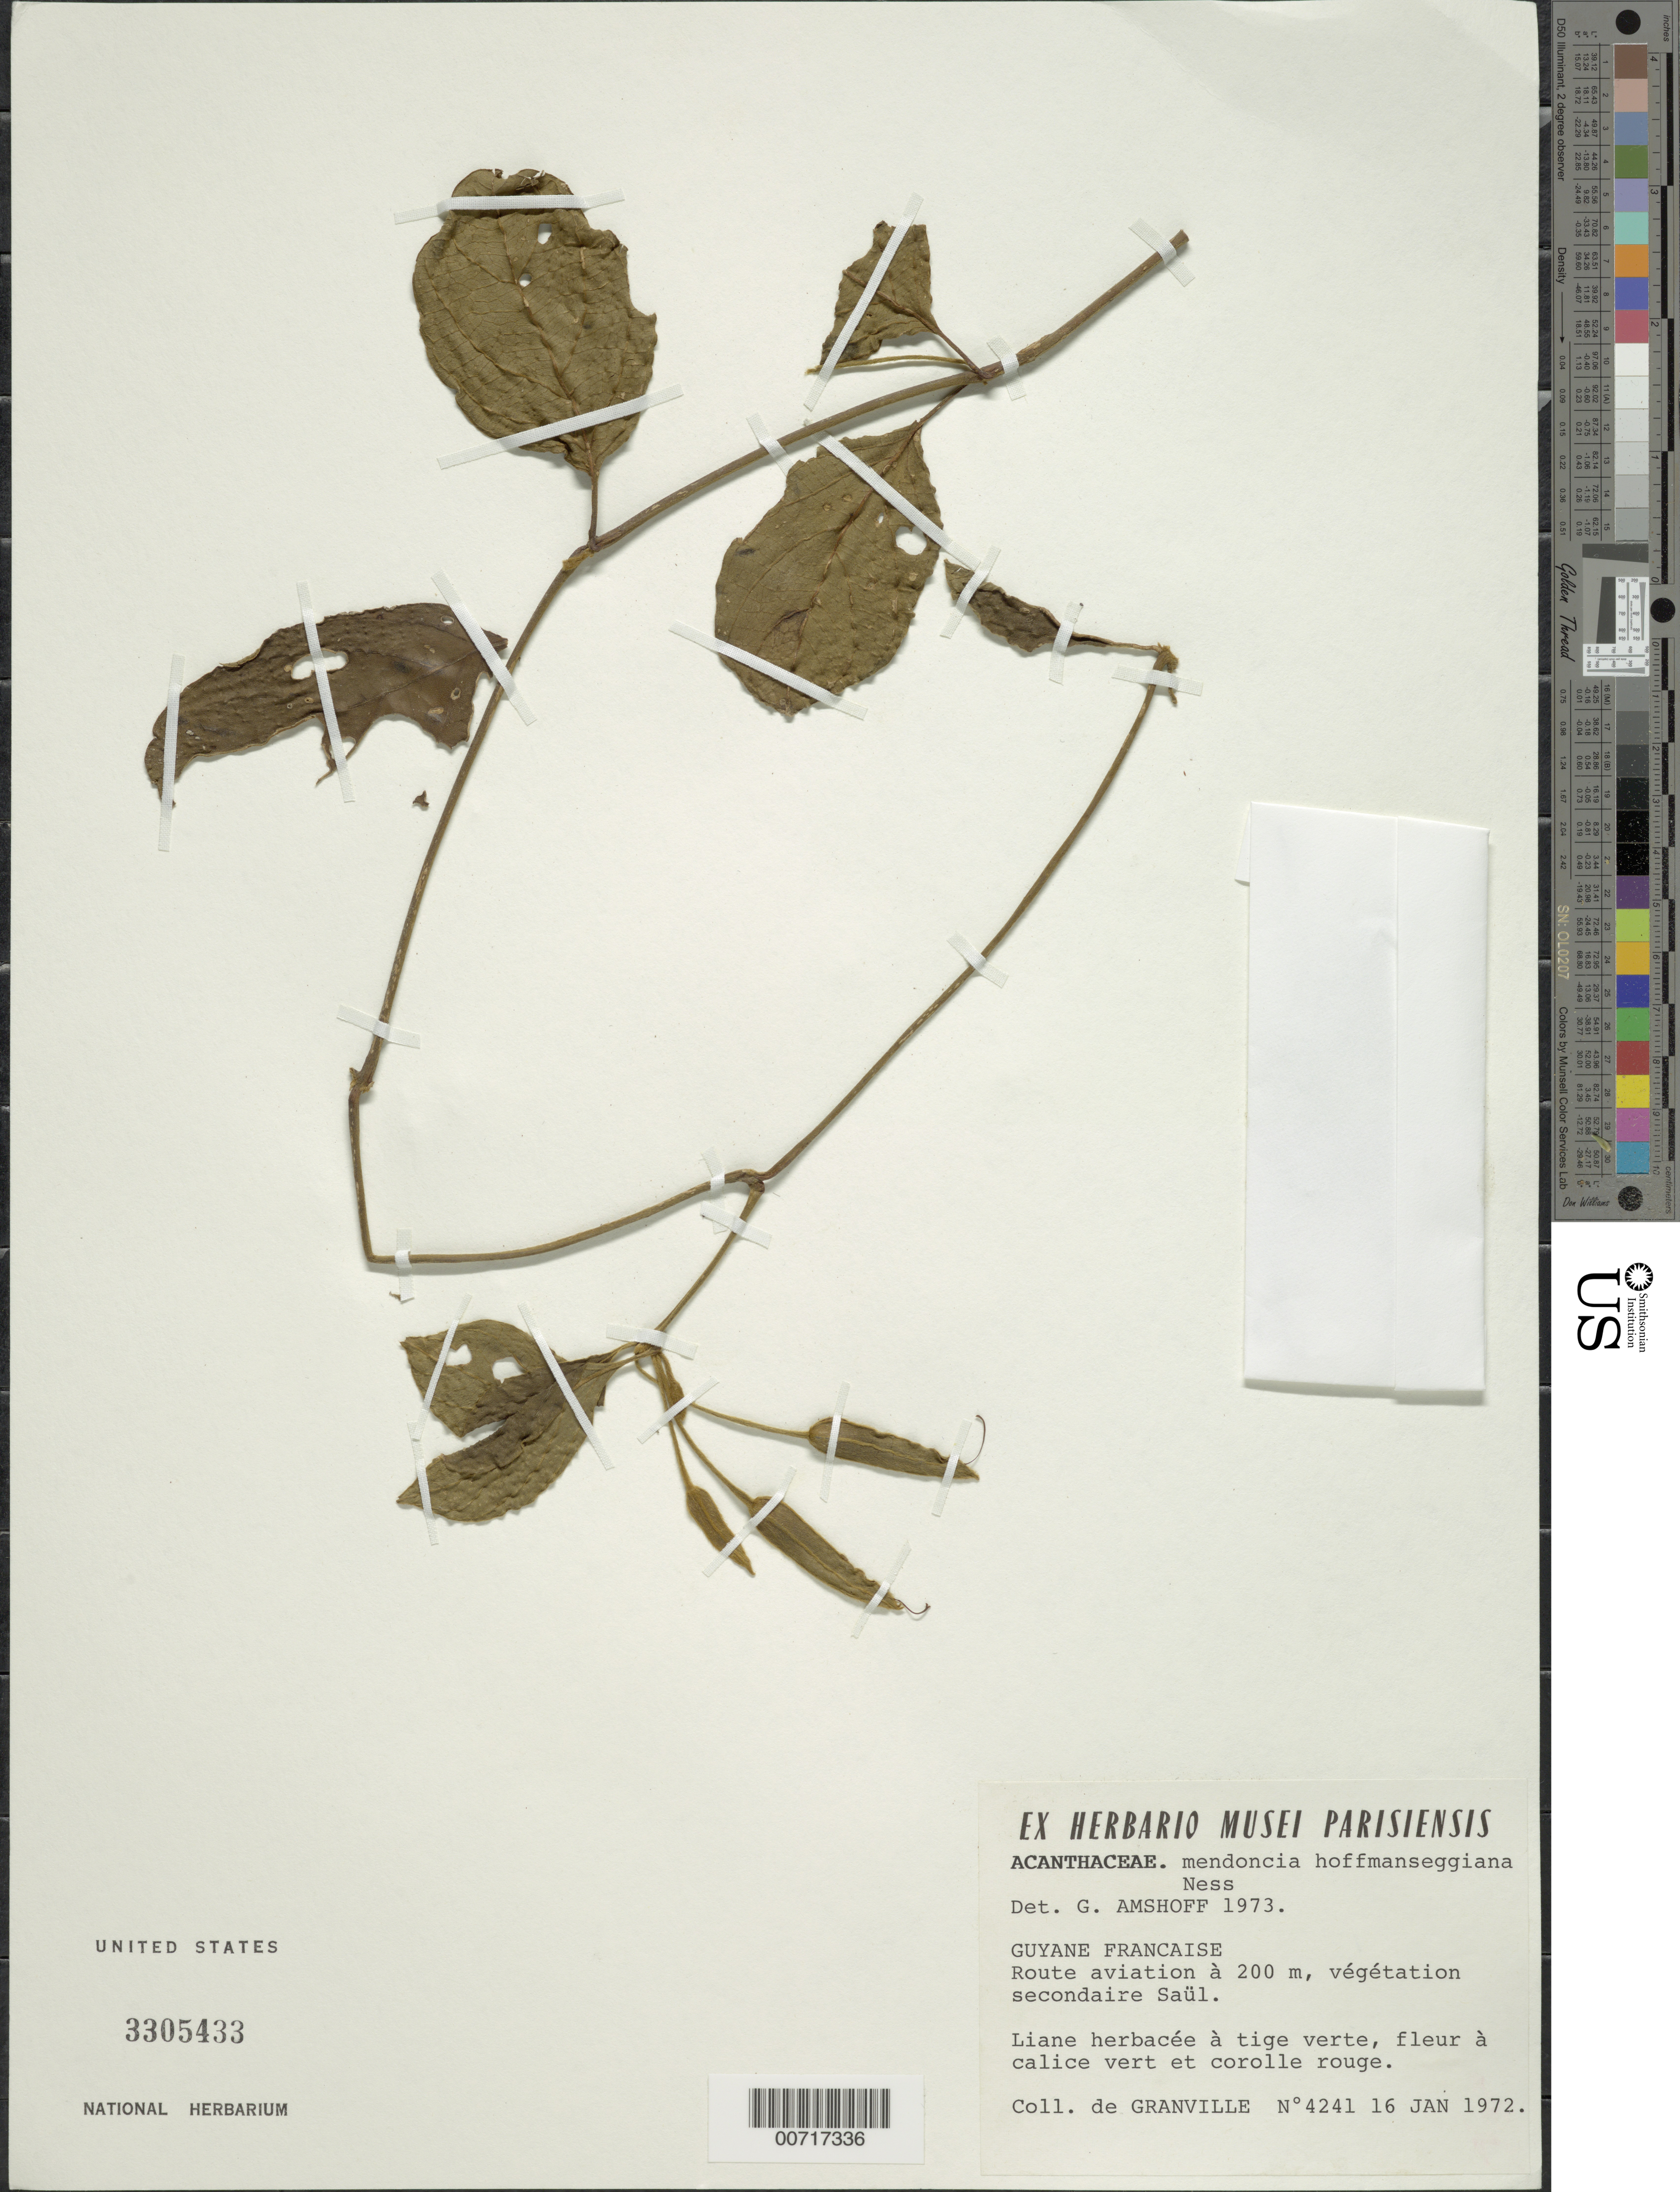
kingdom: Plantae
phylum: Tracheophyta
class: Magnoliopsida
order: Lamiales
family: Acanthaceae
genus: Mendoncia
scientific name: Mendoncia hoffmannseggiana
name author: Nees in DC.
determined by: Amshoff, G. J. H.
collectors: J.-J. de Granville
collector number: B 4241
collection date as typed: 16-Jan-72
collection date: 1972-01-16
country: French Guiana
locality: Saül, route aviation à 200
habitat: Secondary vegetation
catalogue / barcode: US 3305433